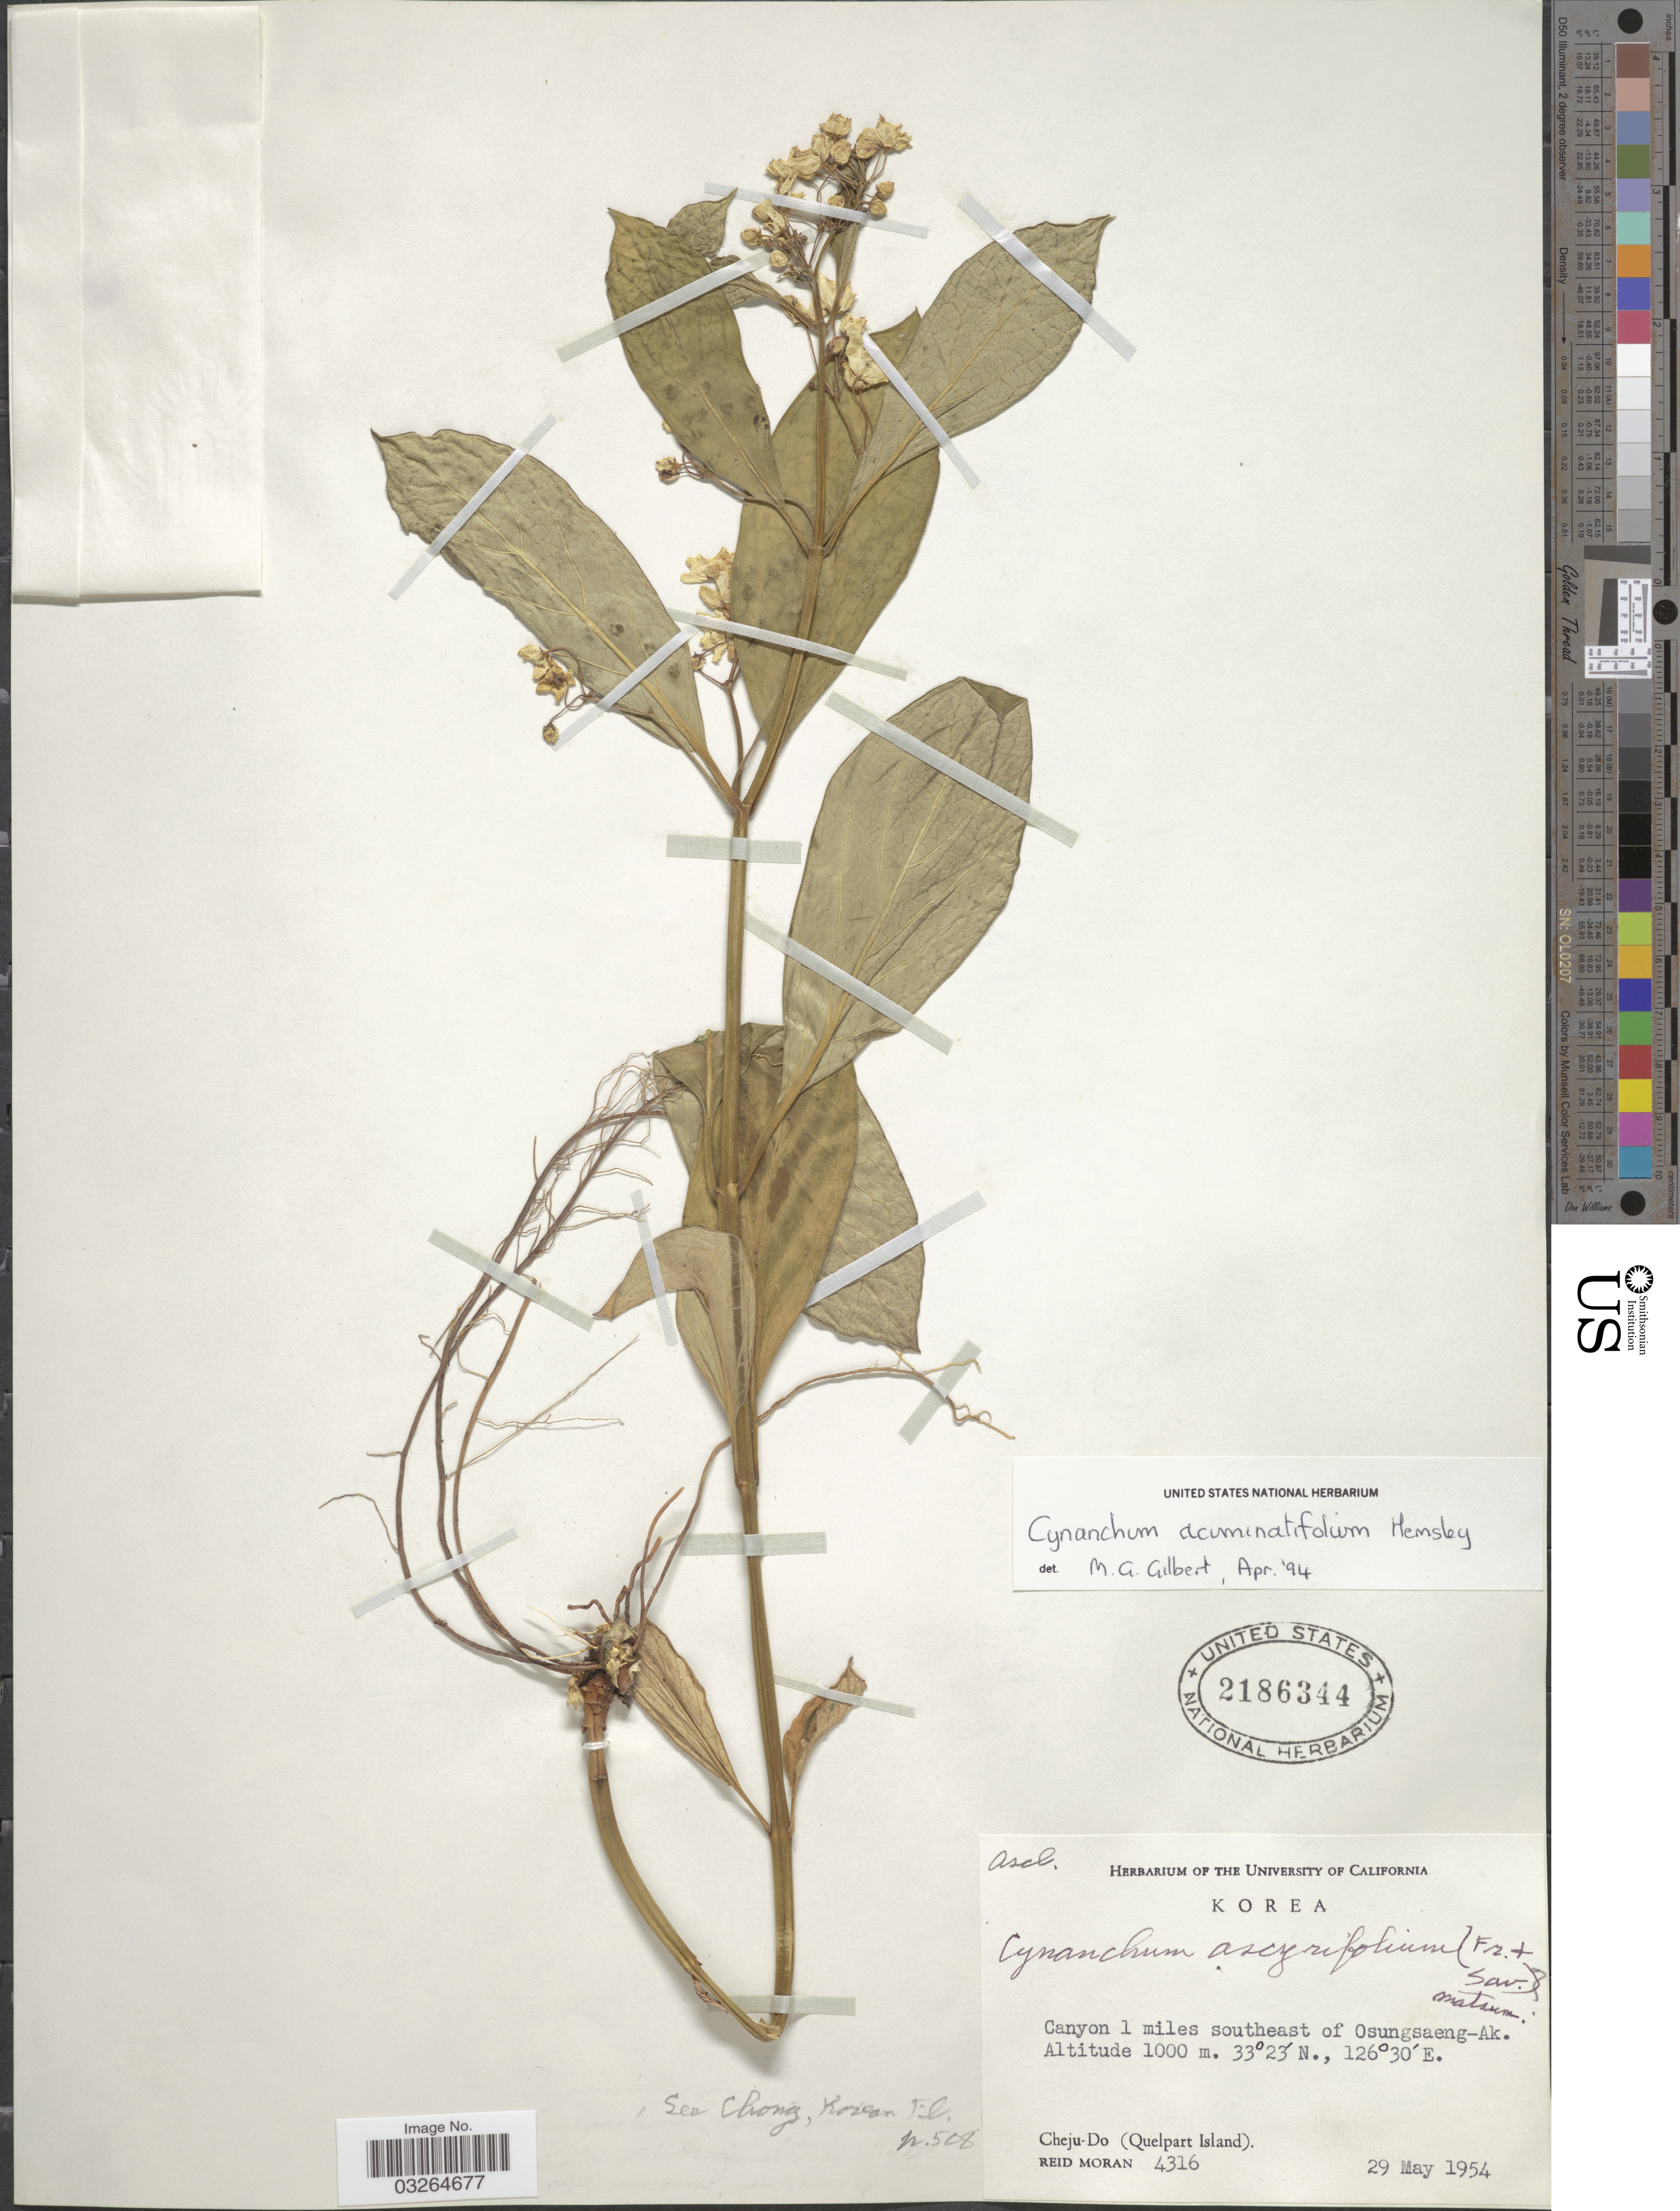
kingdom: Plantae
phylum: Tracheophyta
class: Magnoliopsida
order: Gentianales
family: Apocynaceae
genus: Cynanchum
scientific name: Cynanchum acuminatifolium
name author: (Decne.) Hemsl.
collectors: R. Moran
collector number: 4316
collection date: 1954-05-29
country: South Korea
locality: Canyon 1 miles southeast of Osungsaeng-Ak. Cheju-Do (Quelpart Island).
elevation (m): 1000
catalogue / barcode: US 2186344